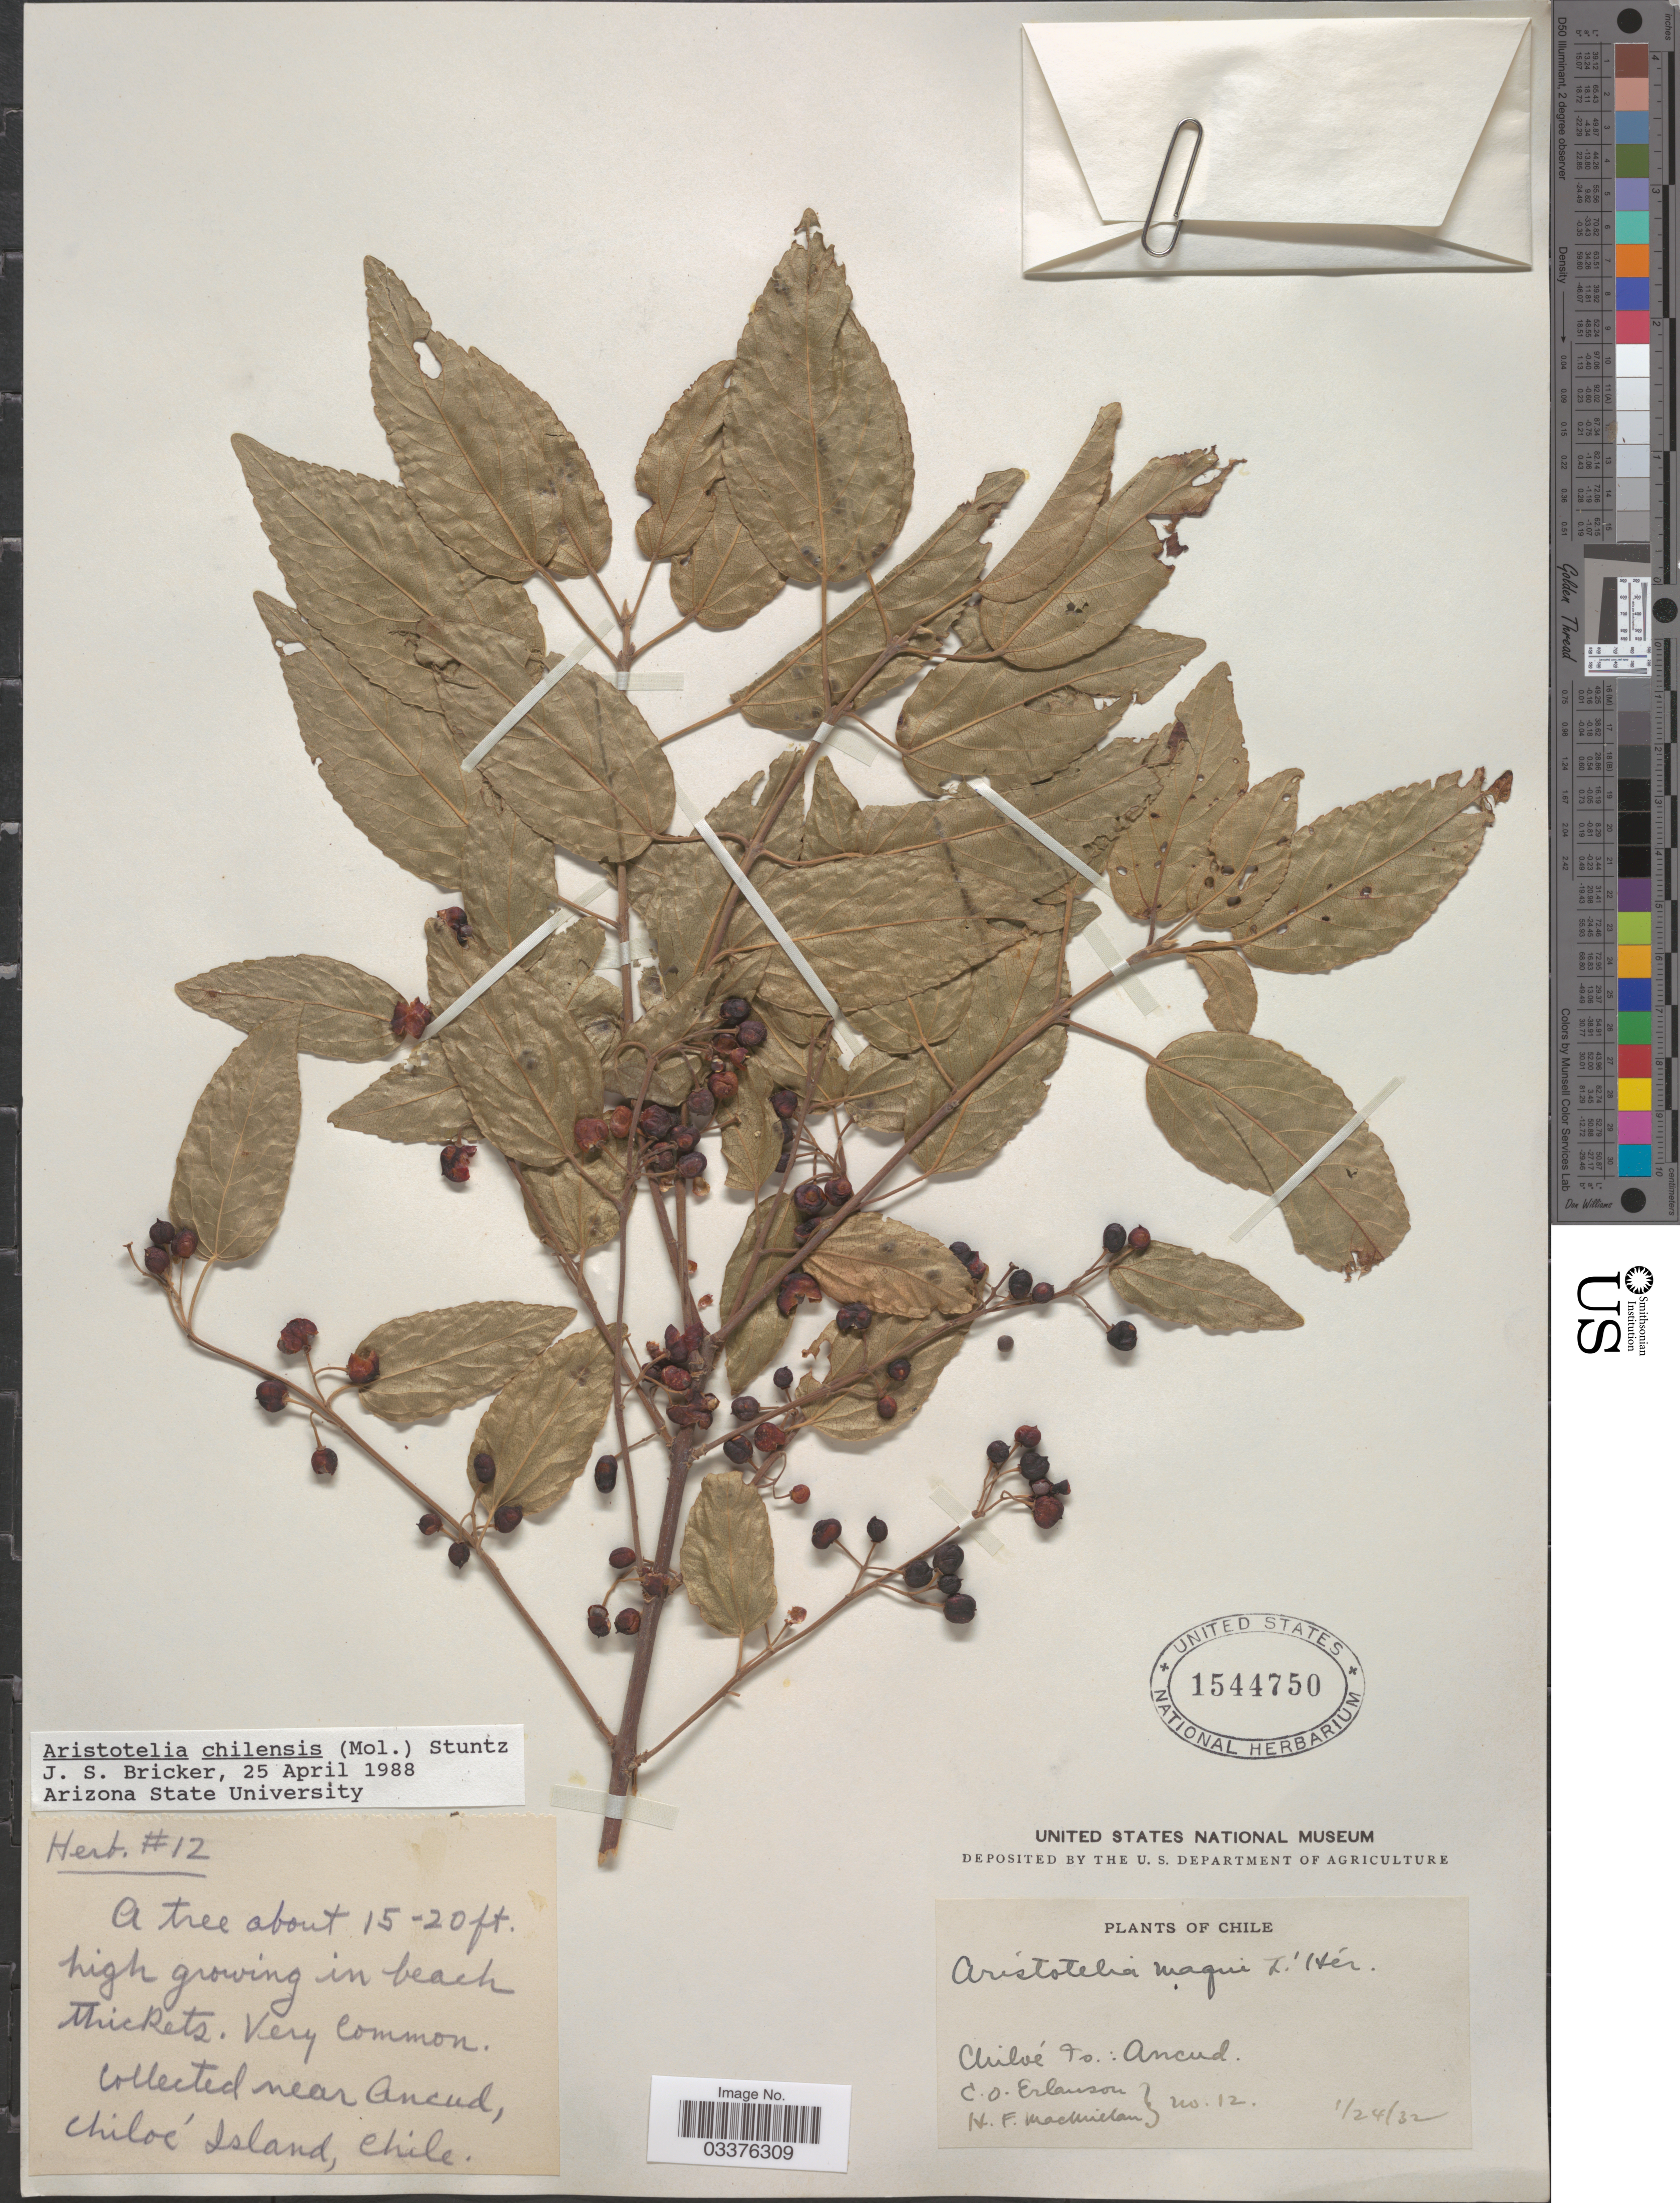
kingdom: Plantae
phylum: Tracheophyta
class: Magnoliopsida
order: Oxalidales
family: Elaeocarpaceae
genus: Aristotelia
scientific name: Aristotelia sp.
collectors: C. O. Erlanson & H. MacMillan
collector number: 12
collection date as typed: Transcribed d/m/y: 24/1/32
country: Chile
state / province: Arica y Parinacota (XV)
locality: Near Ancud, Chiloé Island.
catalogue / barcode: US 1544750